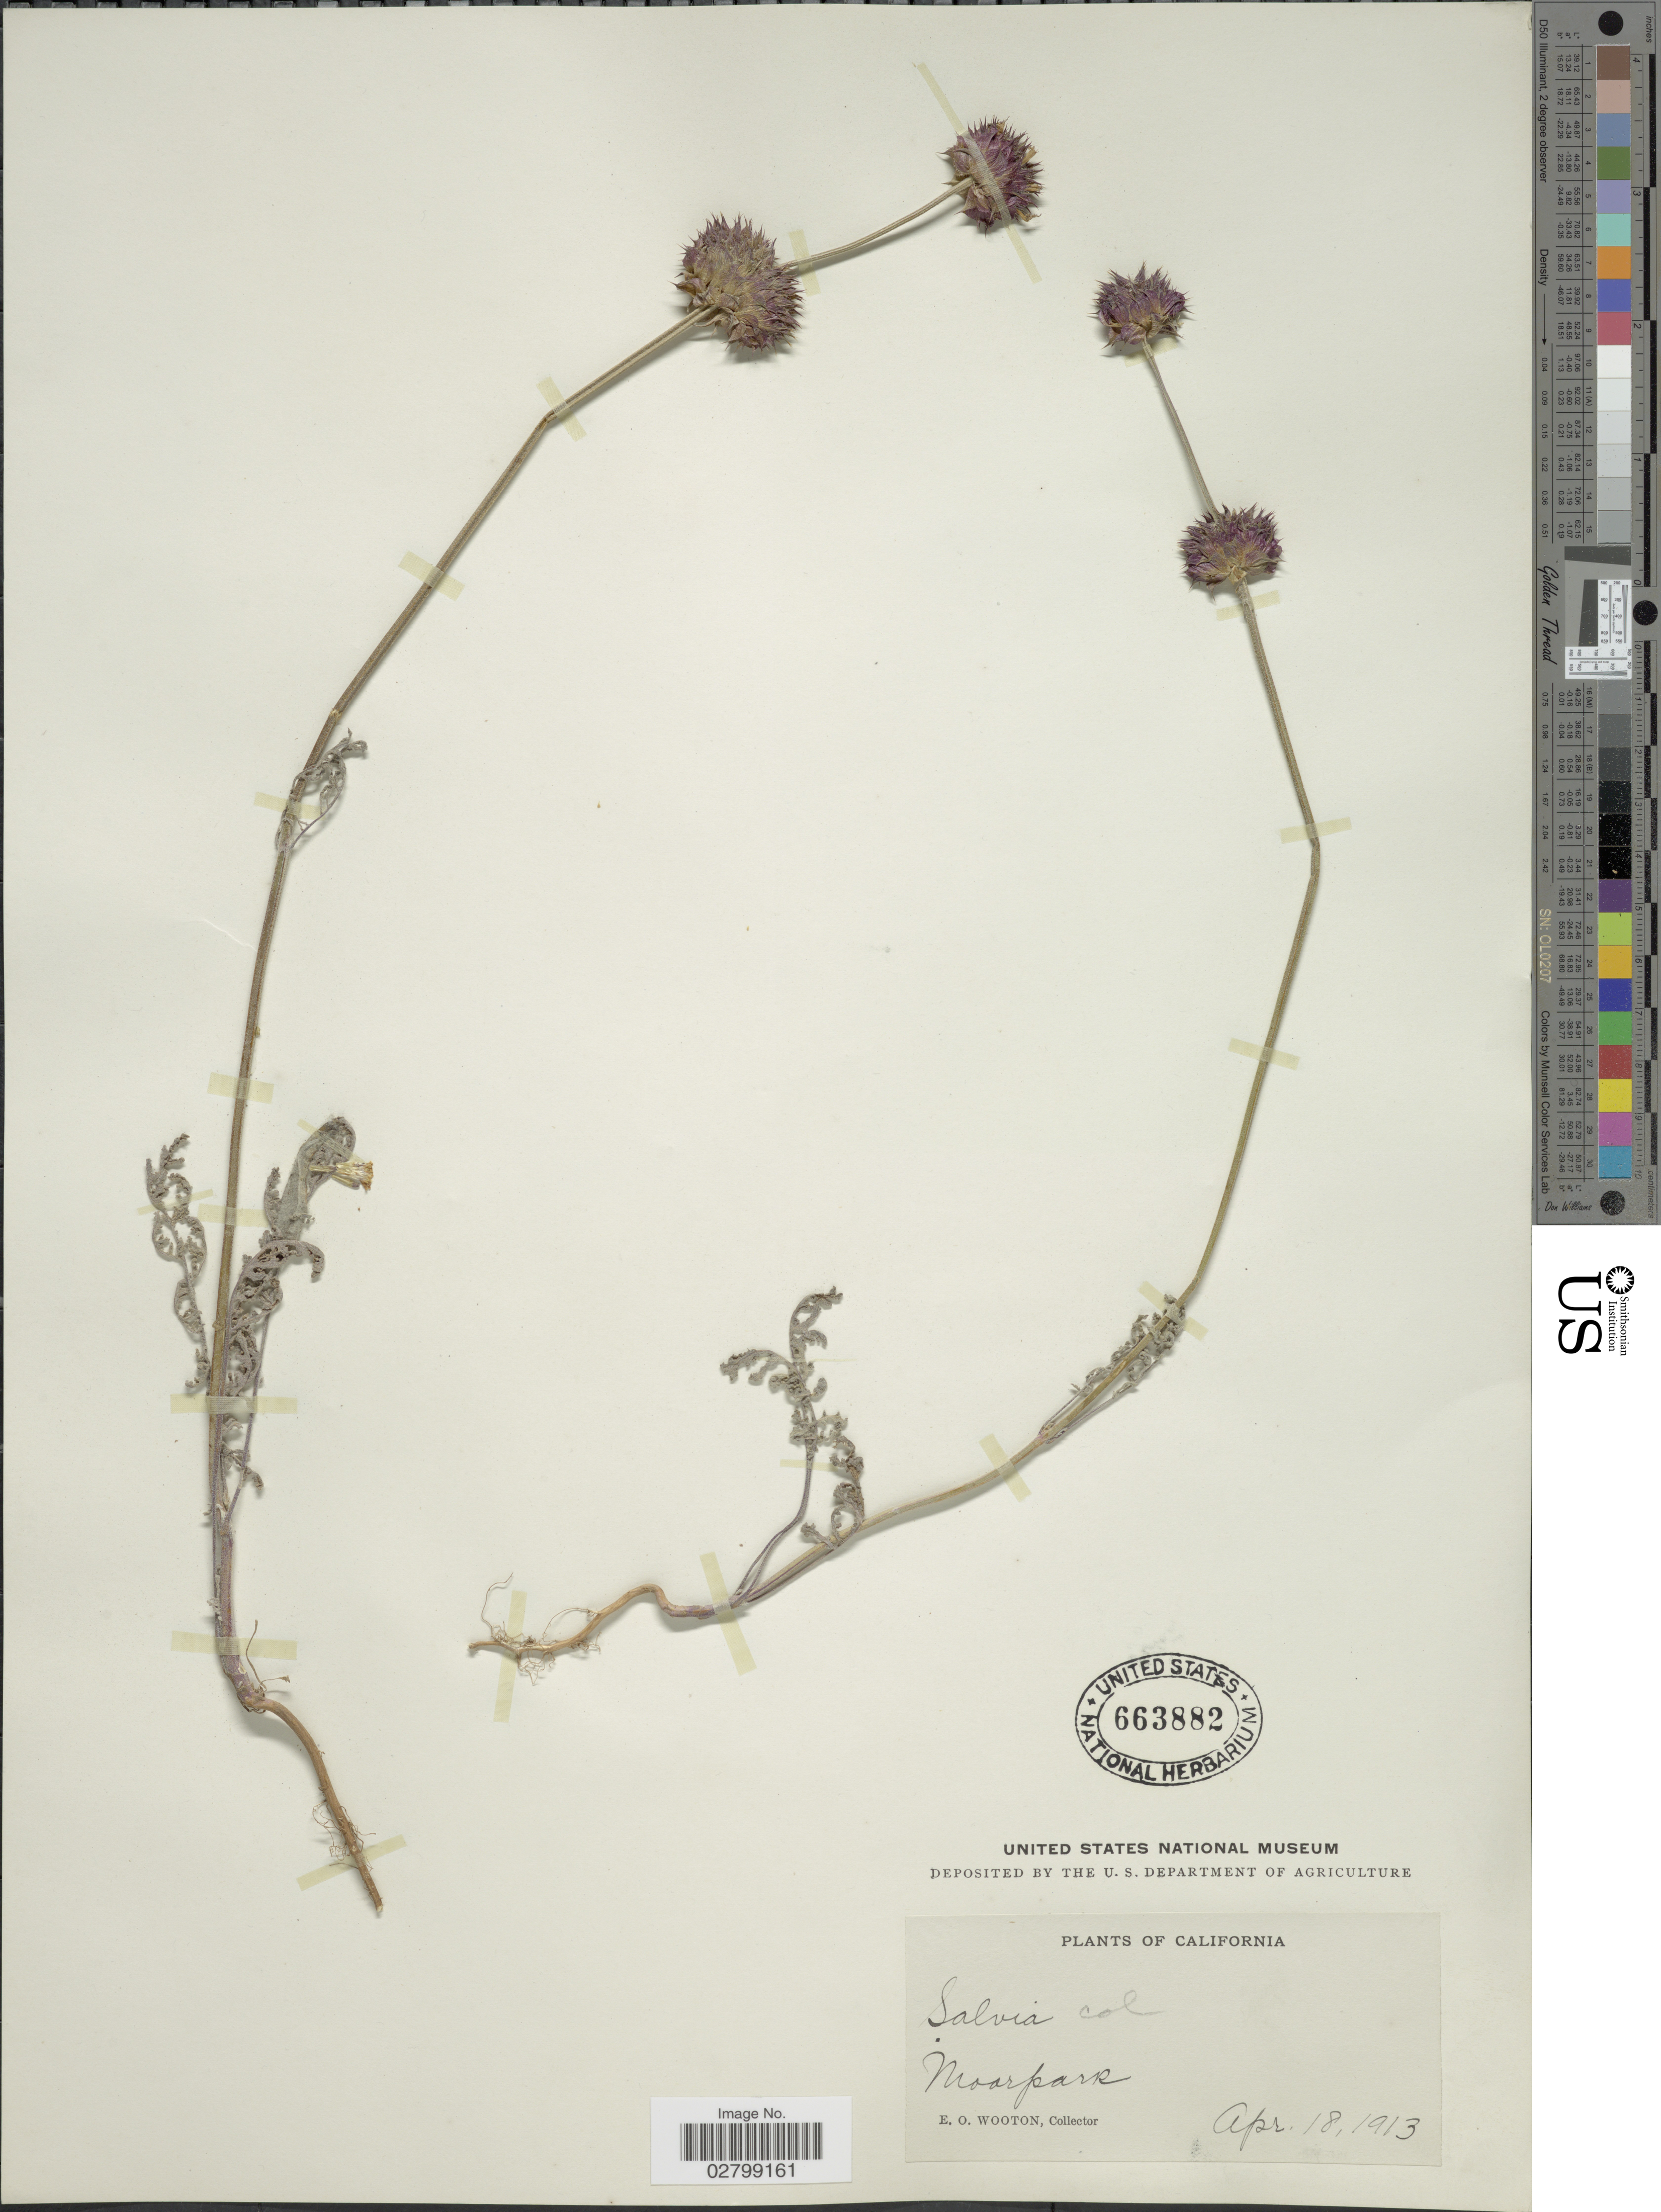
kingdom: Plantae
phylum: Tracheophyta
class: Magnoliopsida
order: Lamiales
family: Lamiaceae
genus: Salvia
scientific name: Salvia columbariae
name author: Benth.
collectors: E. O. Wooton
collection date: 1913-04-18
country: United States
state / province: California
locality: Moorpark.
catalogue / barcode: US 663882